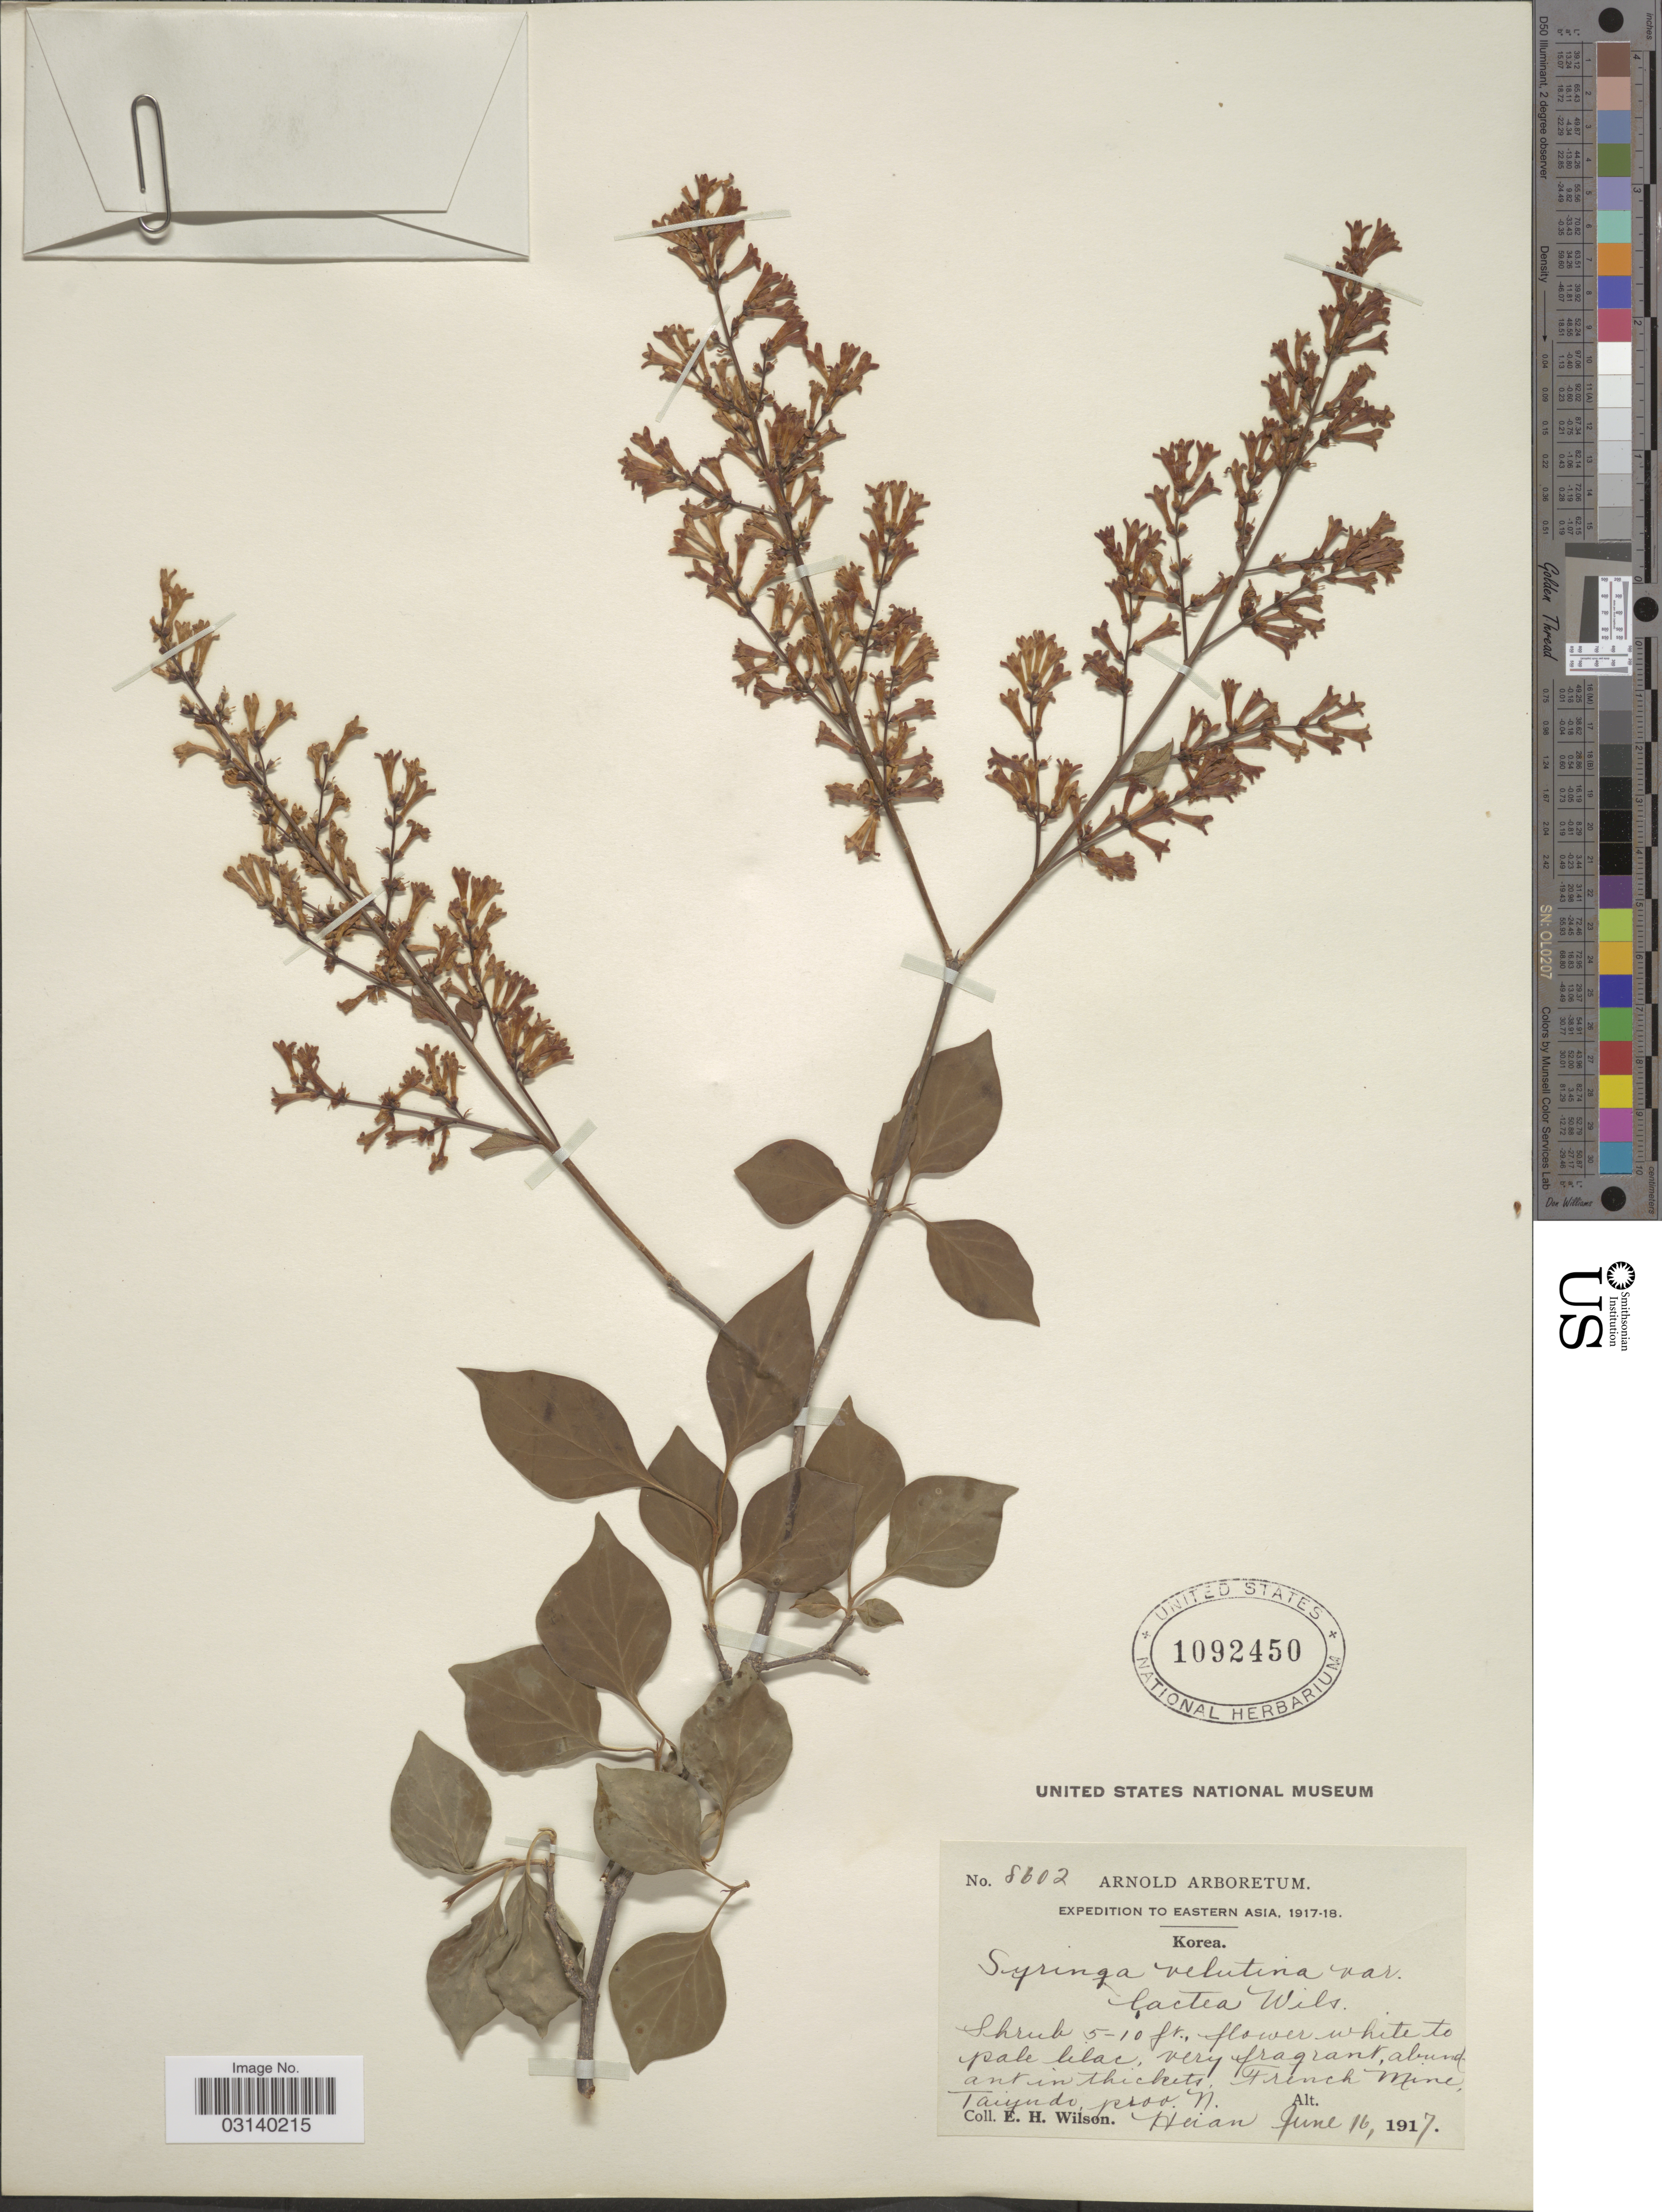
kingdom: Plantae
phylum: Tracheophyta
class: Magnoliopsida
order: Lamiales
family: Oleaceae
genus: Syringa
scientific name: Syringa pubescens var. patula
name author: (Palib.) M.Kim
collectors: E. Wilson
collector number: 8602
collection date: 1917-06-16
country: North Korea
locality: Eastern Asia. French Mine, Taiyudo, prov. N. Heian.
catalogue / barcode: US 1092450